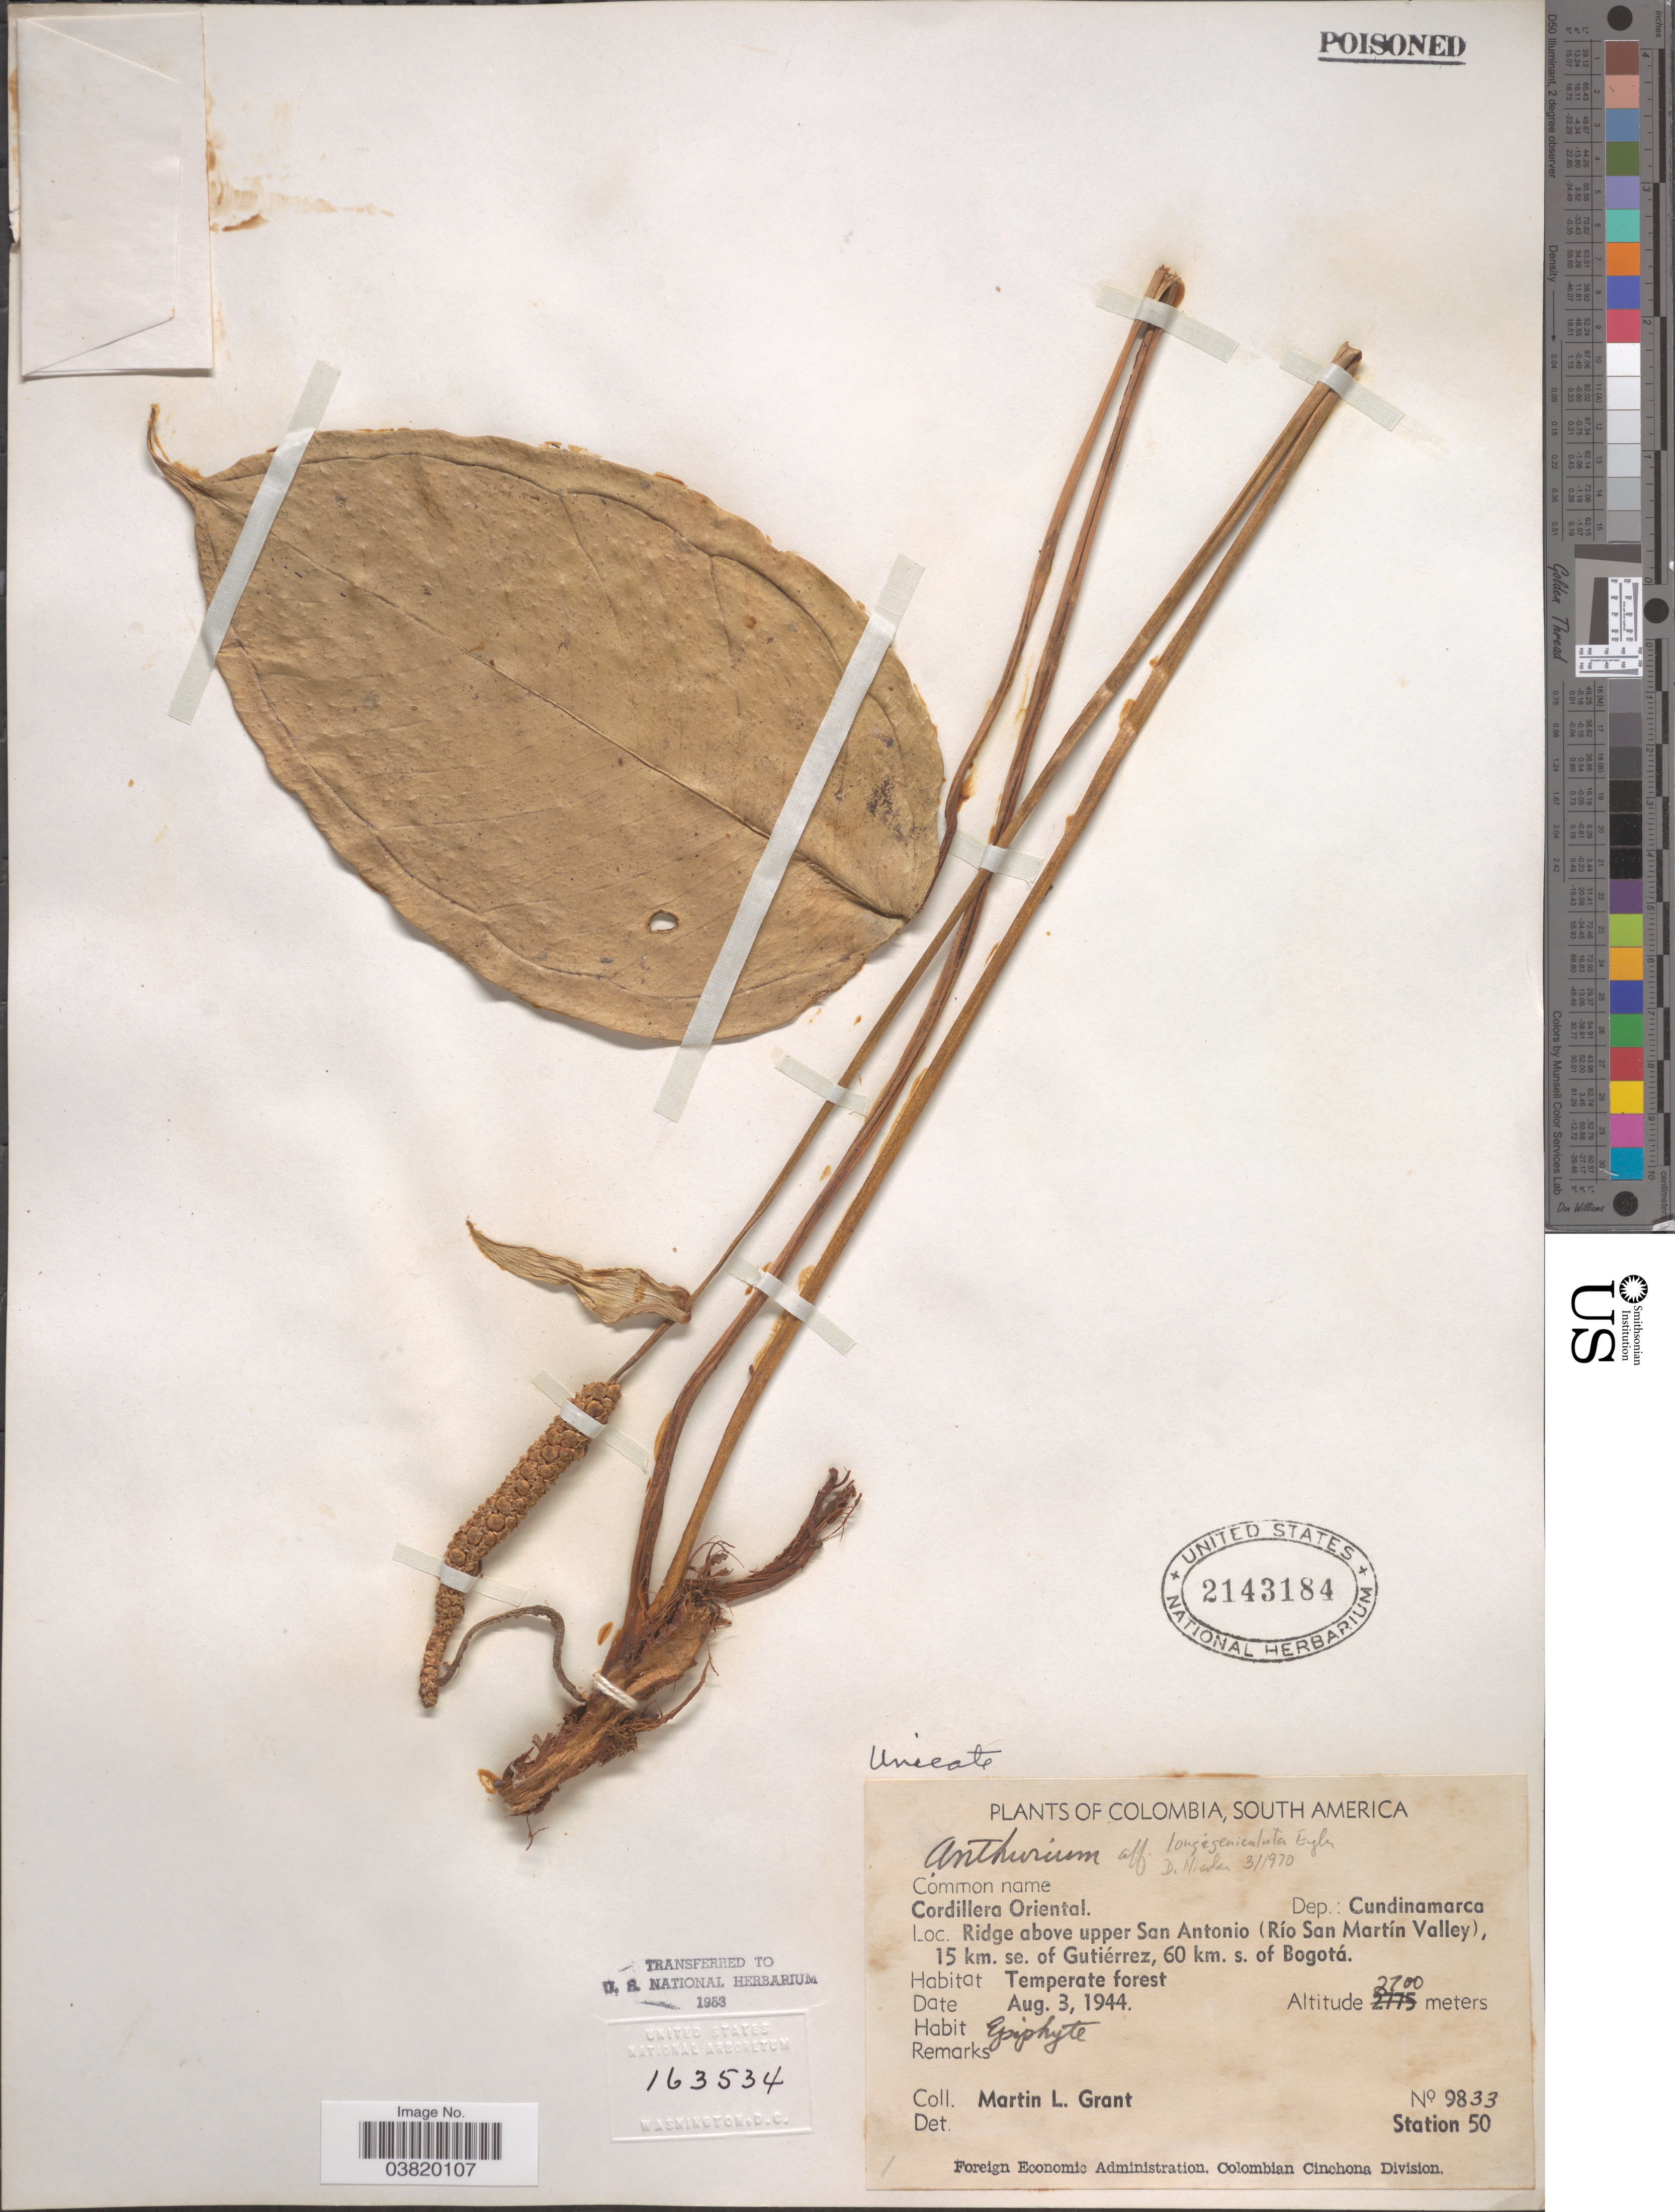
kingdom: Plantae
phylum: Tracheophyta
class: Liliopsida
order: Alismatales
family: Araceae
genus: Anthurium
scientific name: Anthurium longegeniculatum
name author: Engl.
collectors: M. L. Grant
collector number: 9833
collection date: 1944-08-03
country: Colombia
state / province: Cundinamarca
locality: Cordillera Oriental. Dep.: Cundinamarca. Ridge above upper San Antonio (Río San Martín Valley), 15 km. se. of Gutiérrez, 60 km. s. of Bogotá.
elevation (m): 2700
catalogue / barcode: US 2143184